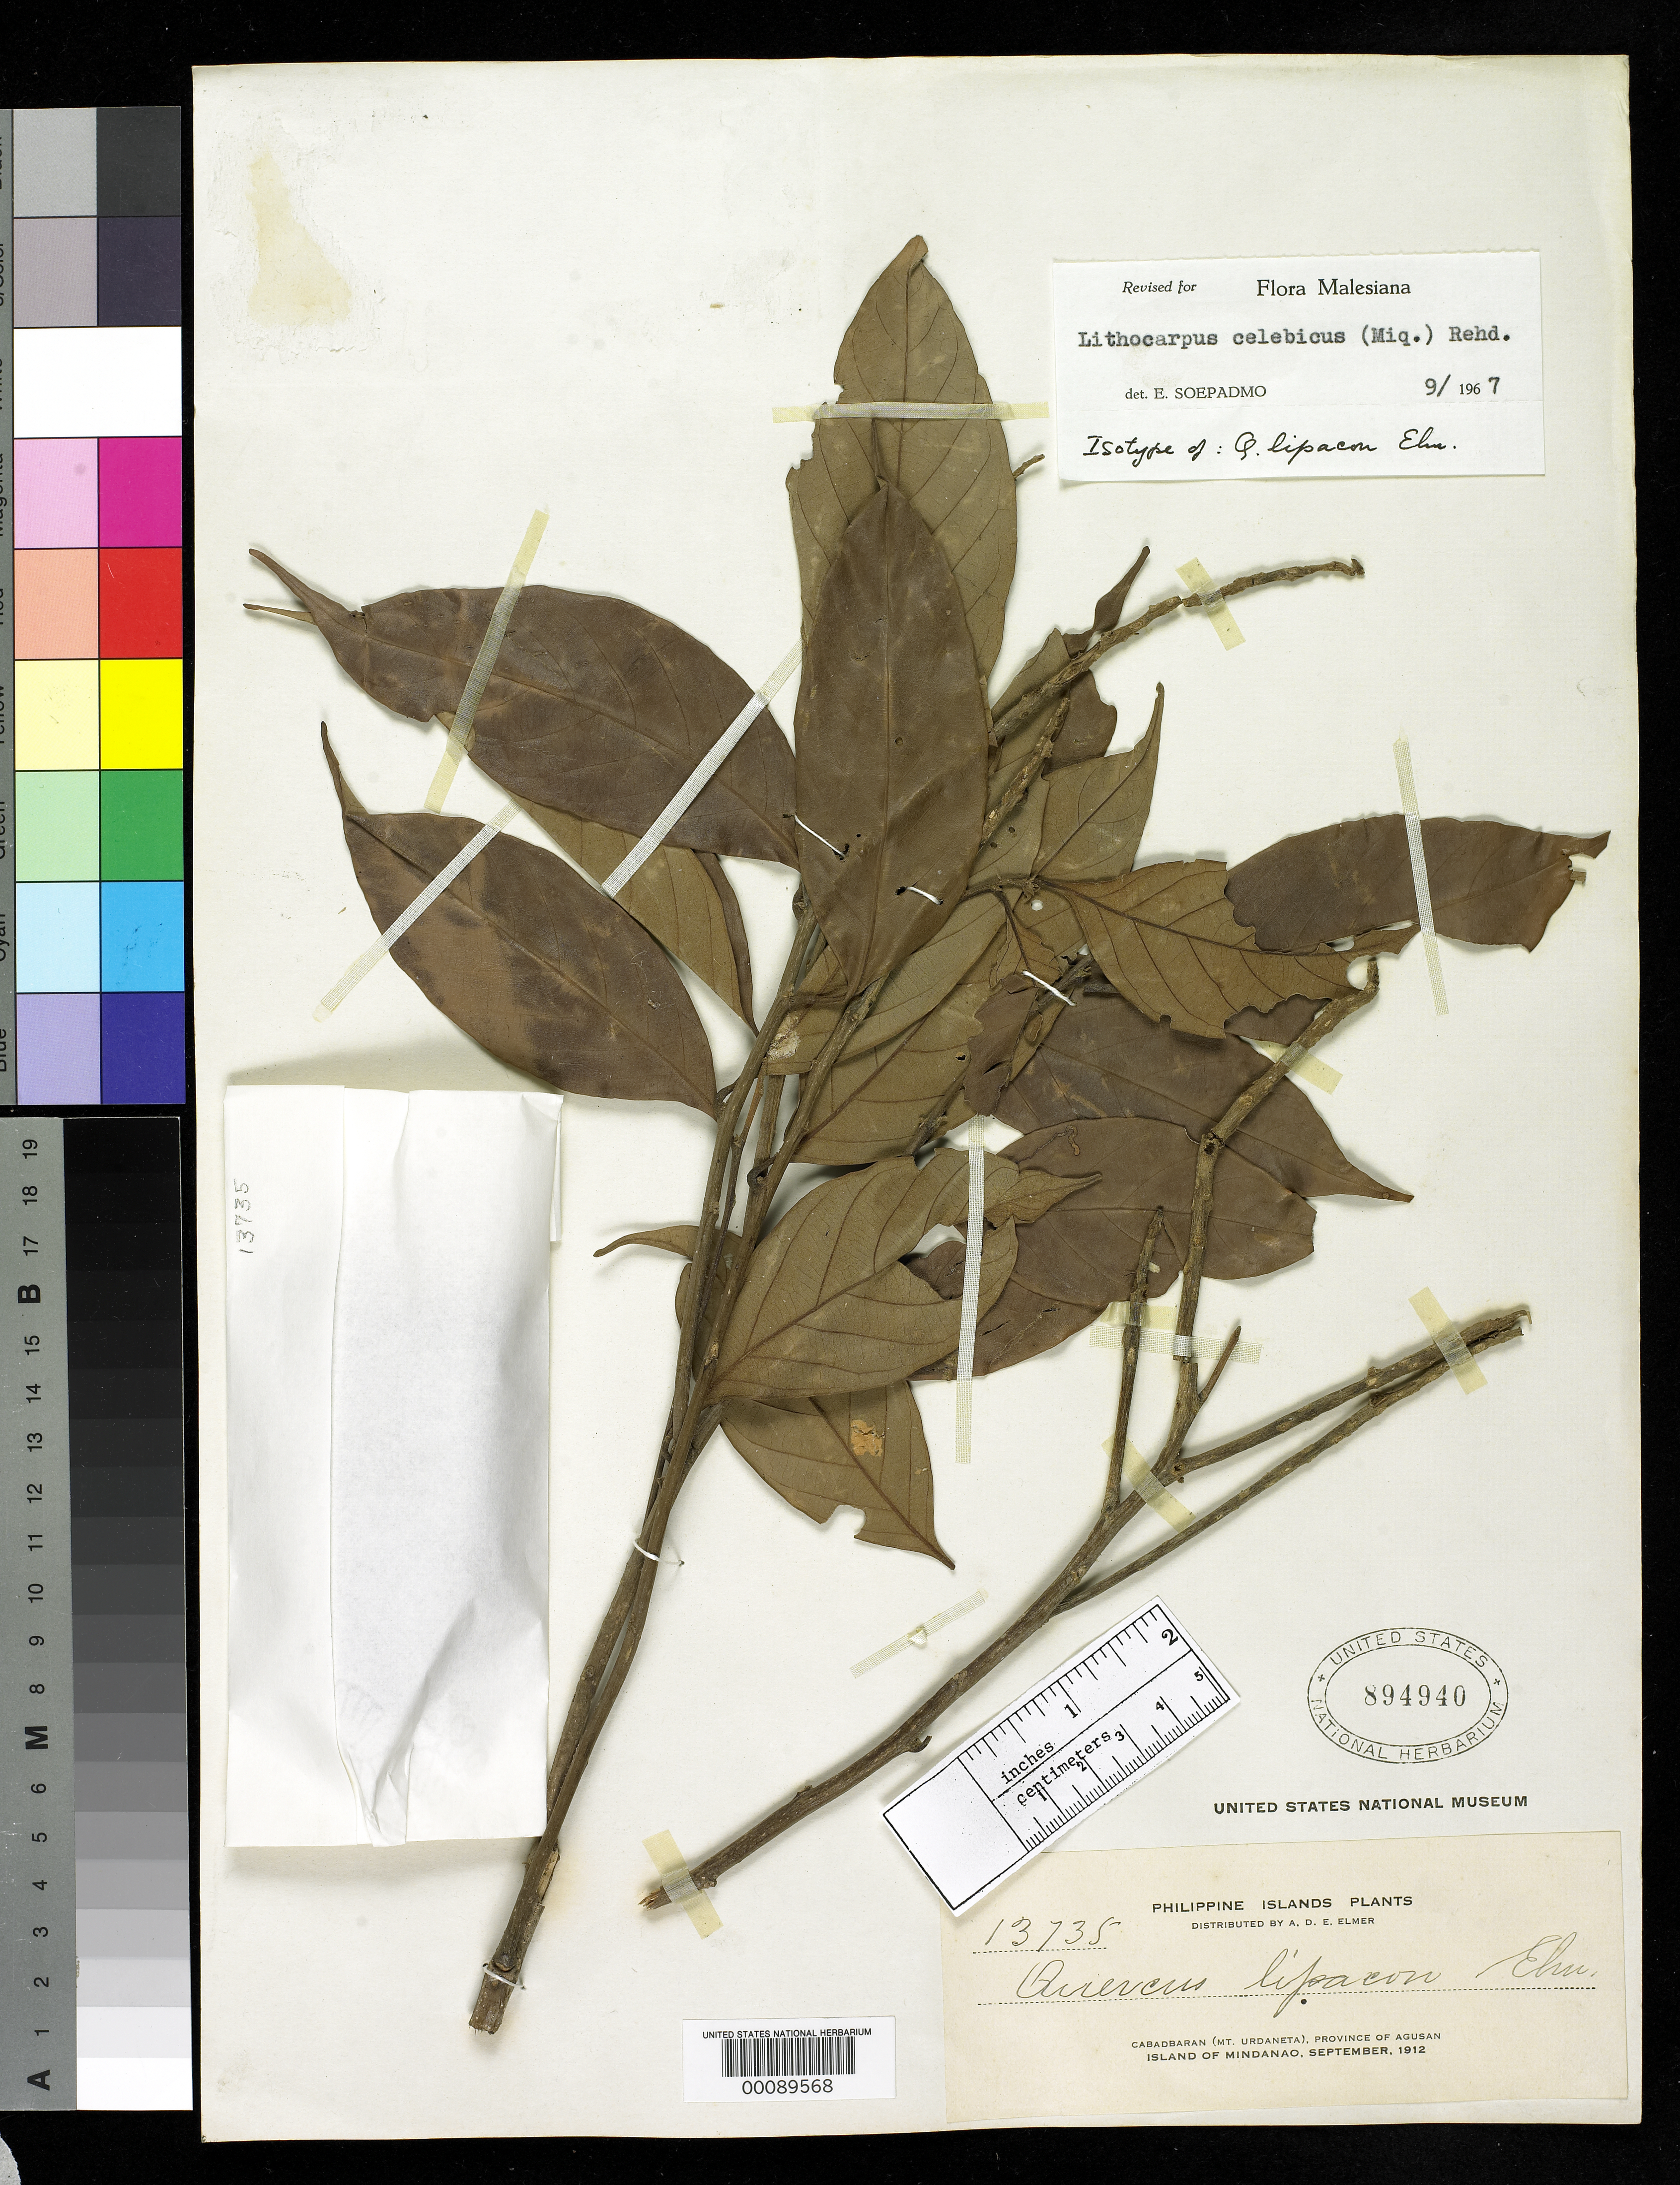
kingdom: Plantae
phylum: Tracheophyta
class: Magnoliopsida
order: Fagales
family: Fagaceae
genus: Quercus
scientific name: Quercus lipacon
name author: Elmer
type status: Isotype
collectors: A. D. E. Elmer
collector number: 13735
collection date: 1912-07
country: Philippines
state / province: Caraga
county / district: Agusan del Norte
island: Mindanao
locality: Cabadbaran (Mt. Urdaneta), province of Agusan, Island of Mindanao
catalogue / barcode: US 894940